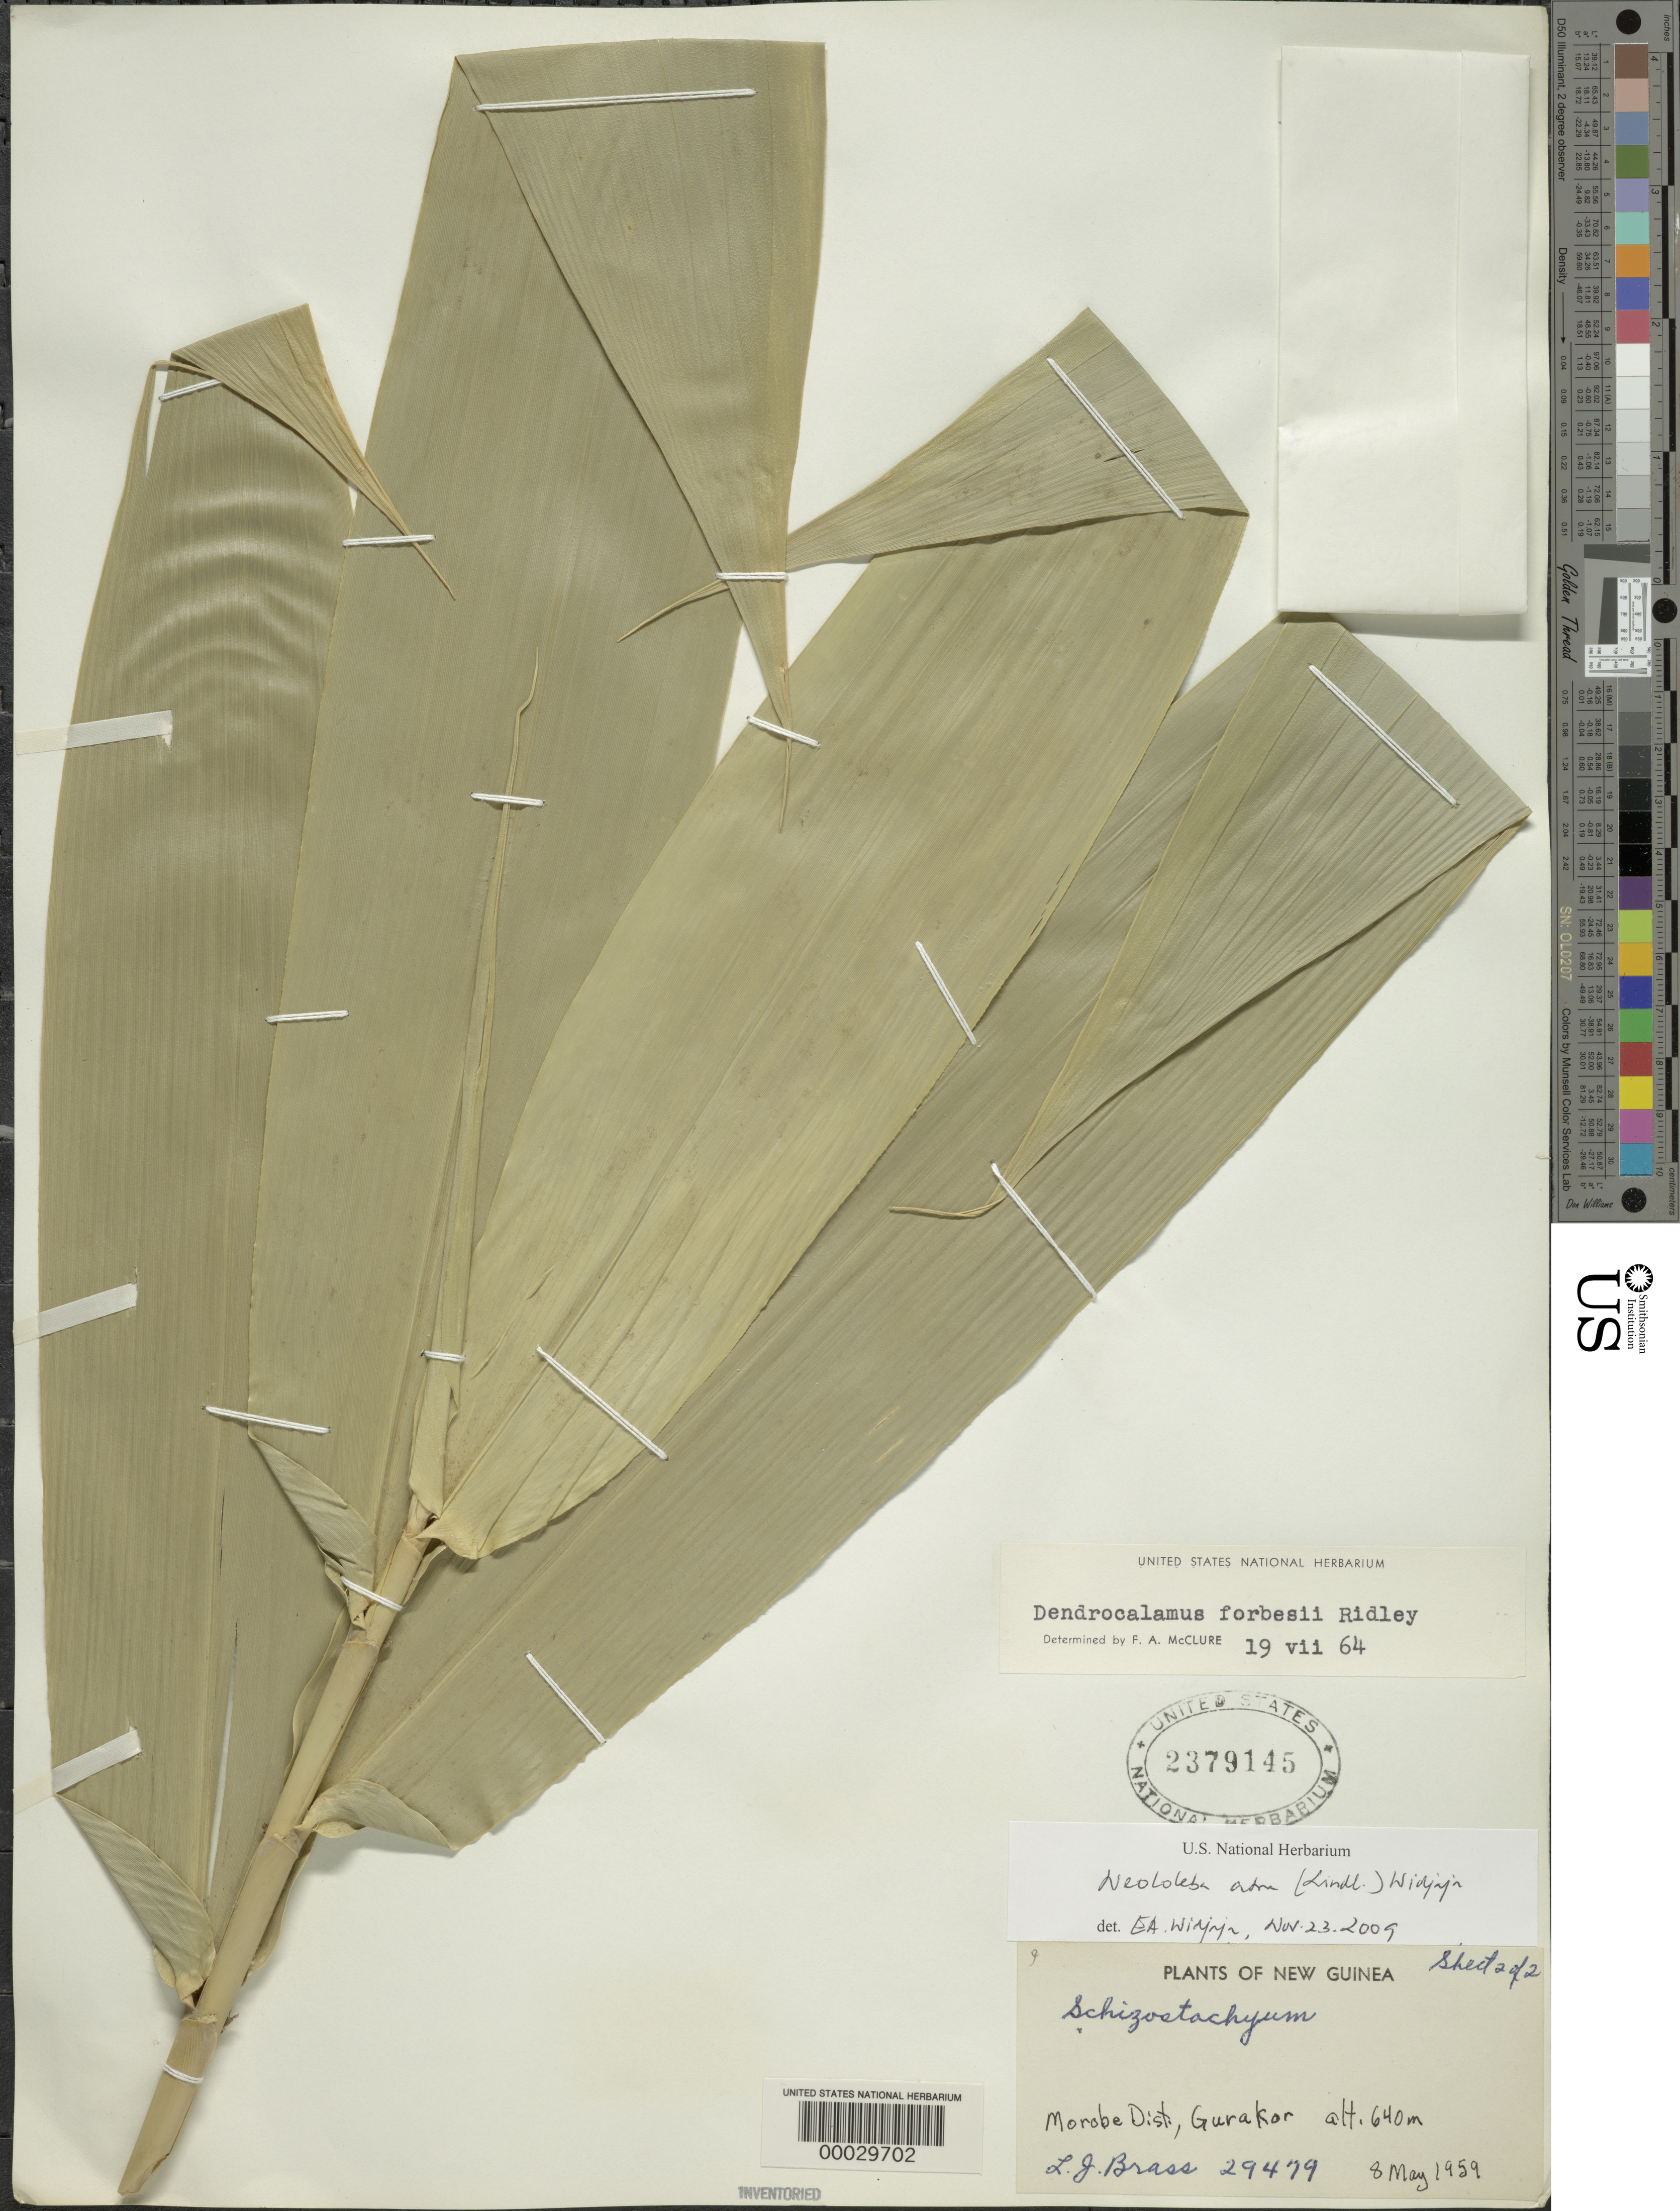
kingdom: Plantae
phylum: Tracheophyta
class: Liliopsida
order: Poales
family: Poaceae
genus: Neololeba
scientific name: Neololeba atra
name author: (Lindl.) Widjaja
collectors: L. J. Brass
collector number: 29479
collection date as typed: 08 May 1959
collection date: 1959-05-08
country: Papua New Guinea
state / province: Morobe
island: New Guinea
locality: Gurakor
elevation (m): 640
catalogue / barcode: US 2379145